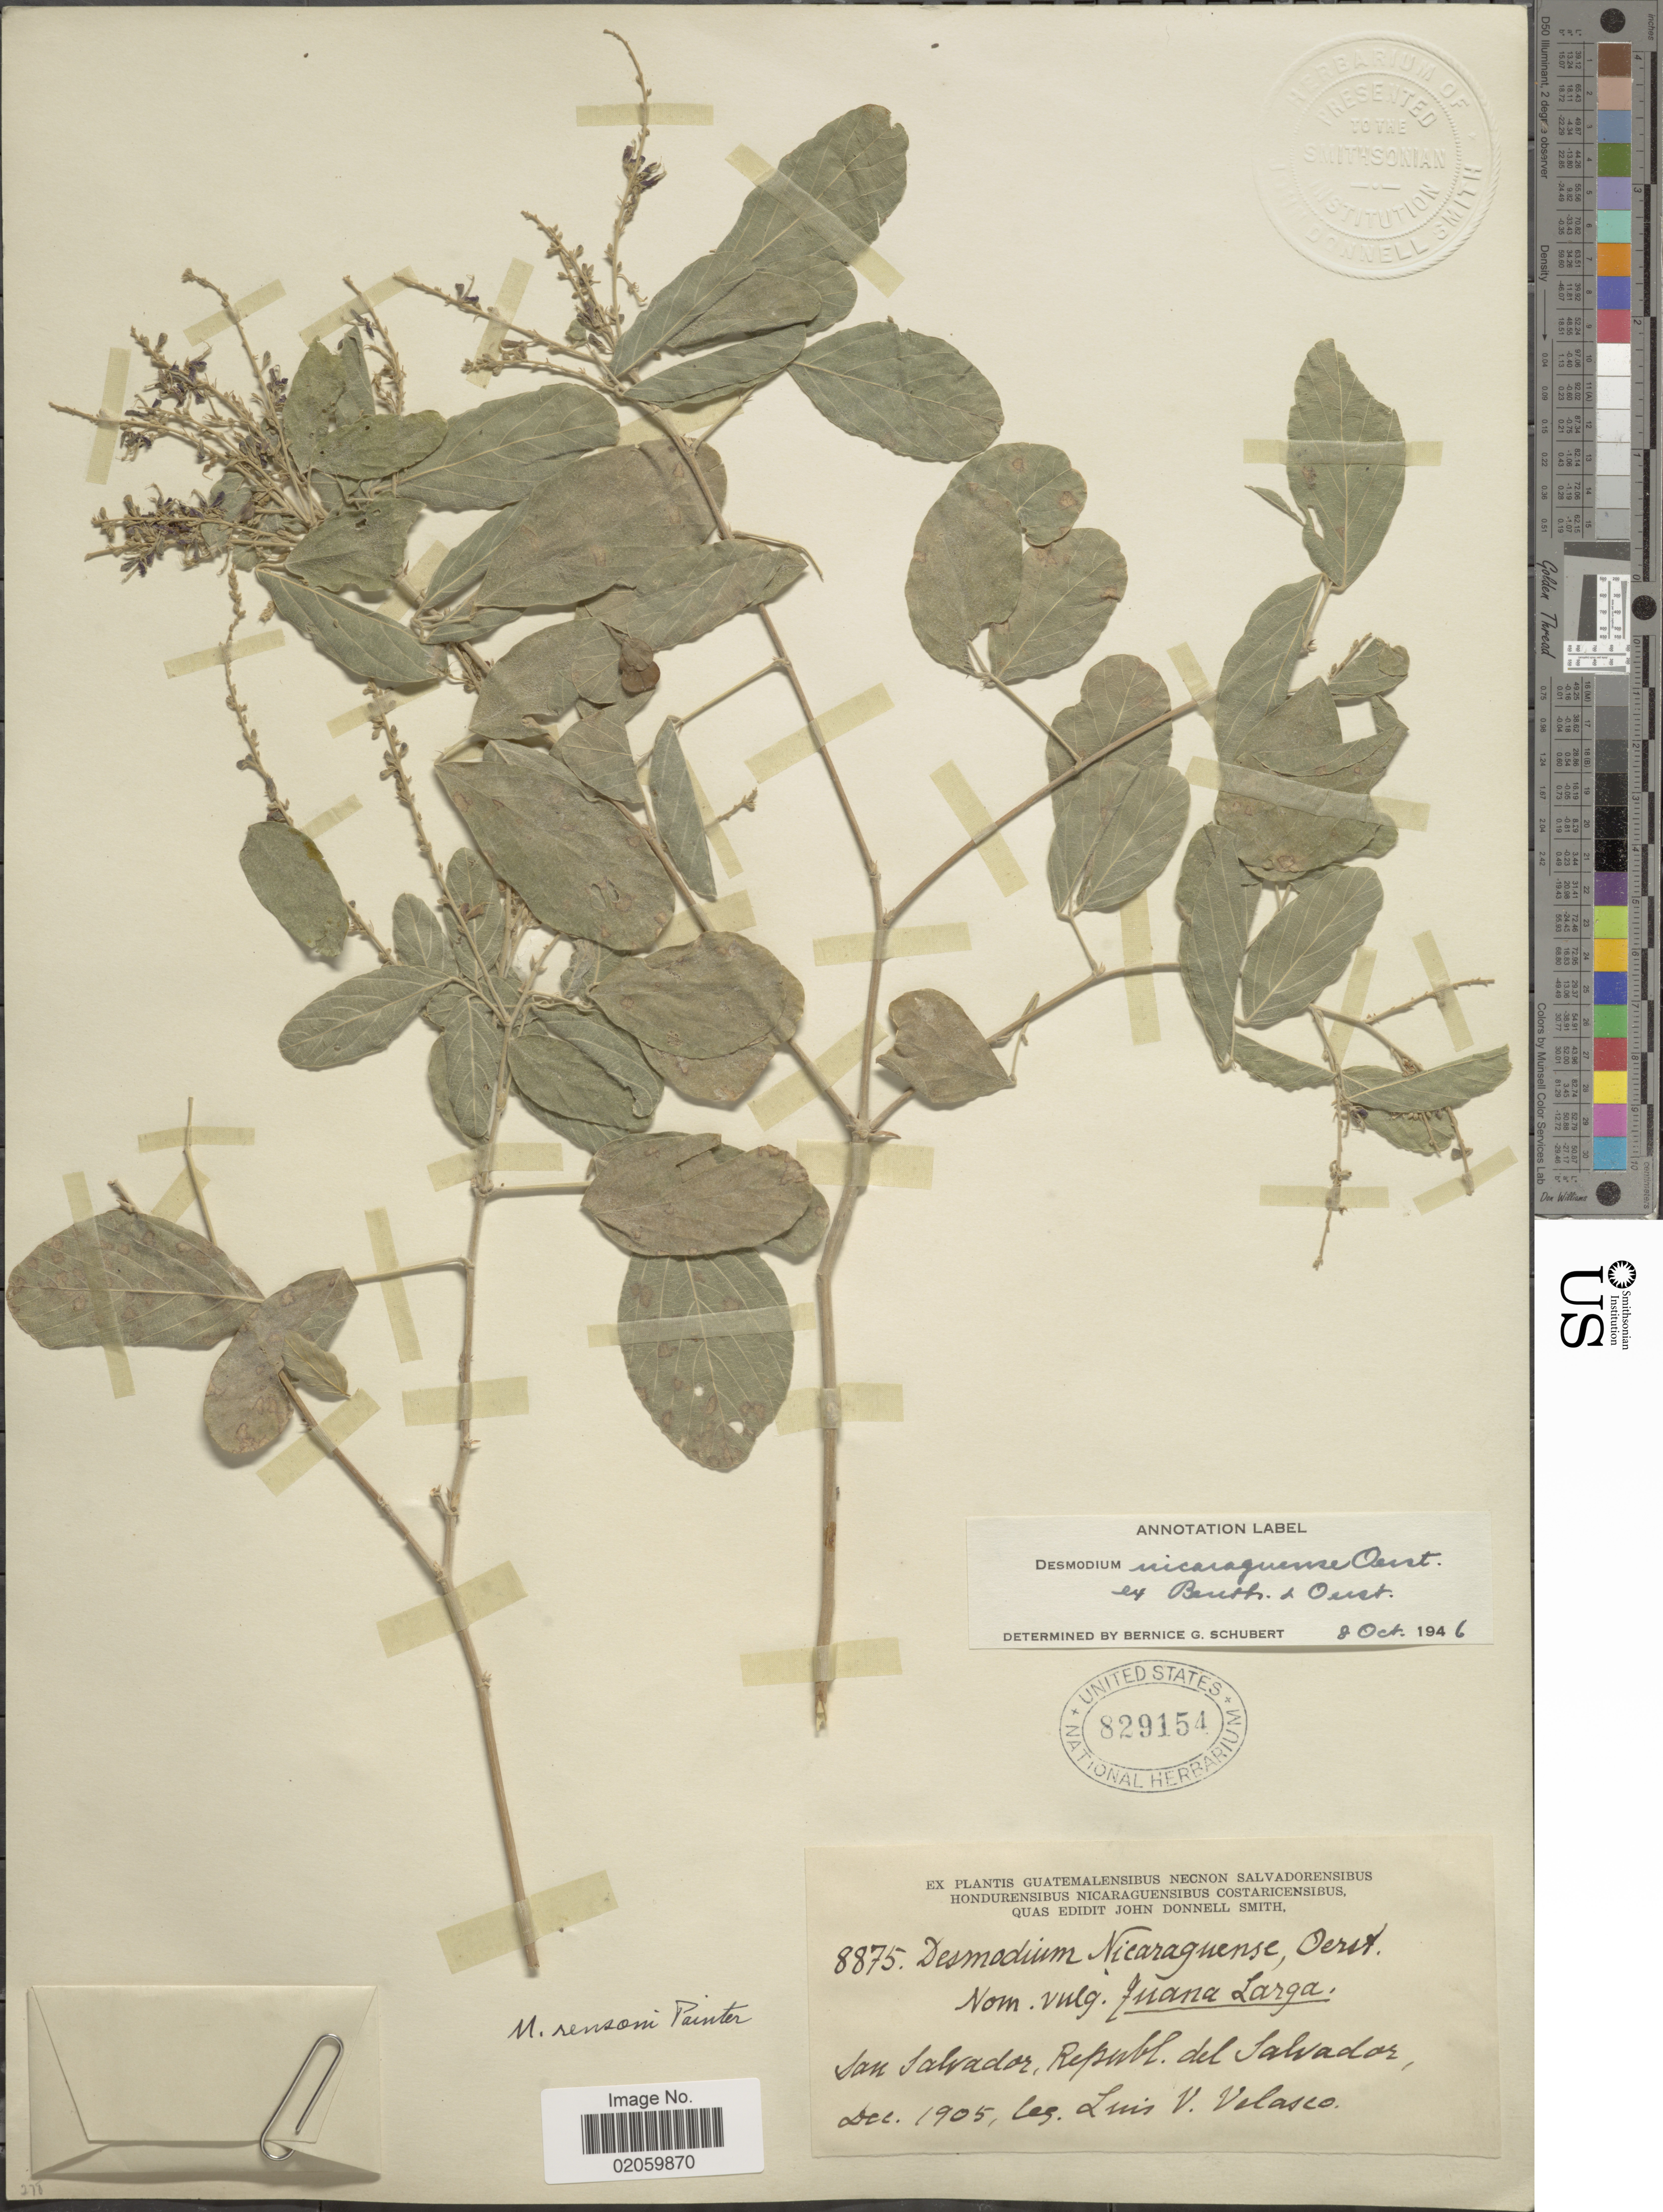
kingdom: Plantae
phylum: Tracheophyta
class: Magnoliopsida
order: Fabales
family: Fabaceae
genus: Desmodium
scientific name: Desmodium nicaraguense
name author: Oerst.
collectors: L. Velasco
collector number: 8875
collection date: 1905-12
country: El Salvador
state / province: San Salvador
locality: Republ. del Salvador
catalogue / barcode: US 829154